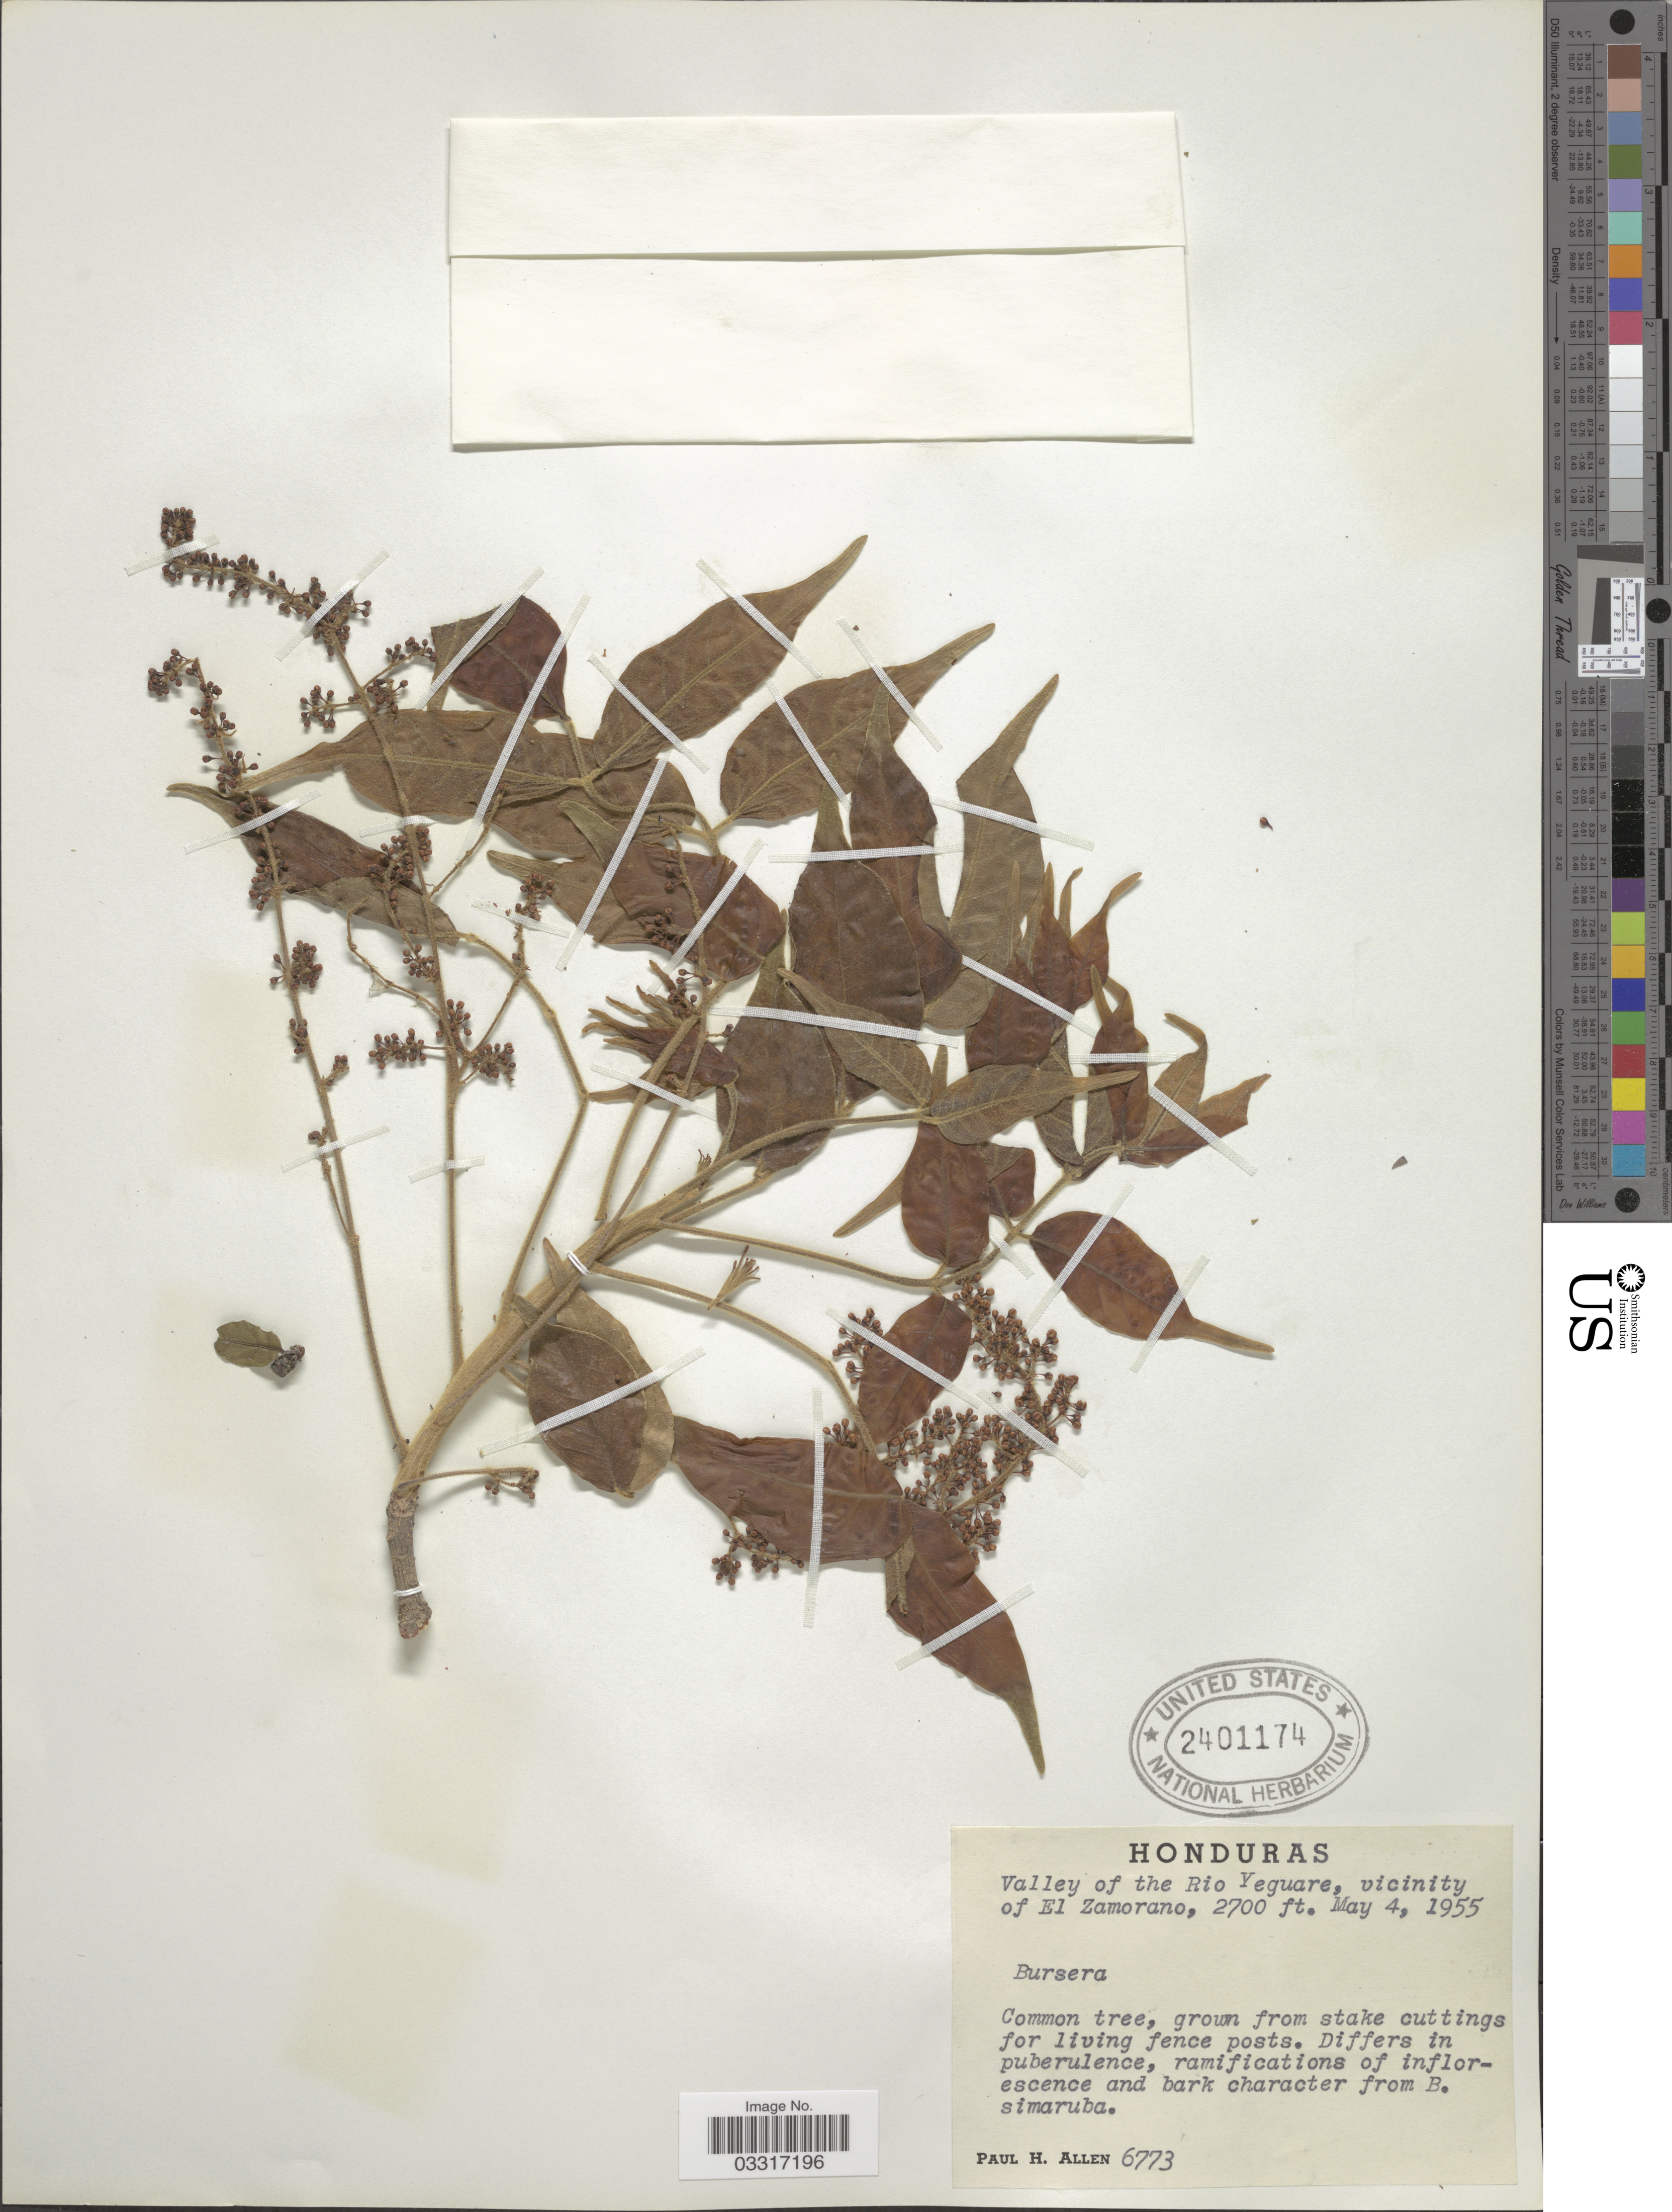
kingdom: Plantae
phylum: Tracheophyta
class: Magnoliopsida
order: Sapindales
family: Burseraceae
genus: Bursera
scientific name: Bursera sp.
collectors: P. H. Allen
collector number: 6773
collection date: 1955-05-04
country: Honduras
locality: Valley of the Rio Yeguare, vicinity of El Zamorano.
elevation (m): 823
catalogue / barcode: US 2401174